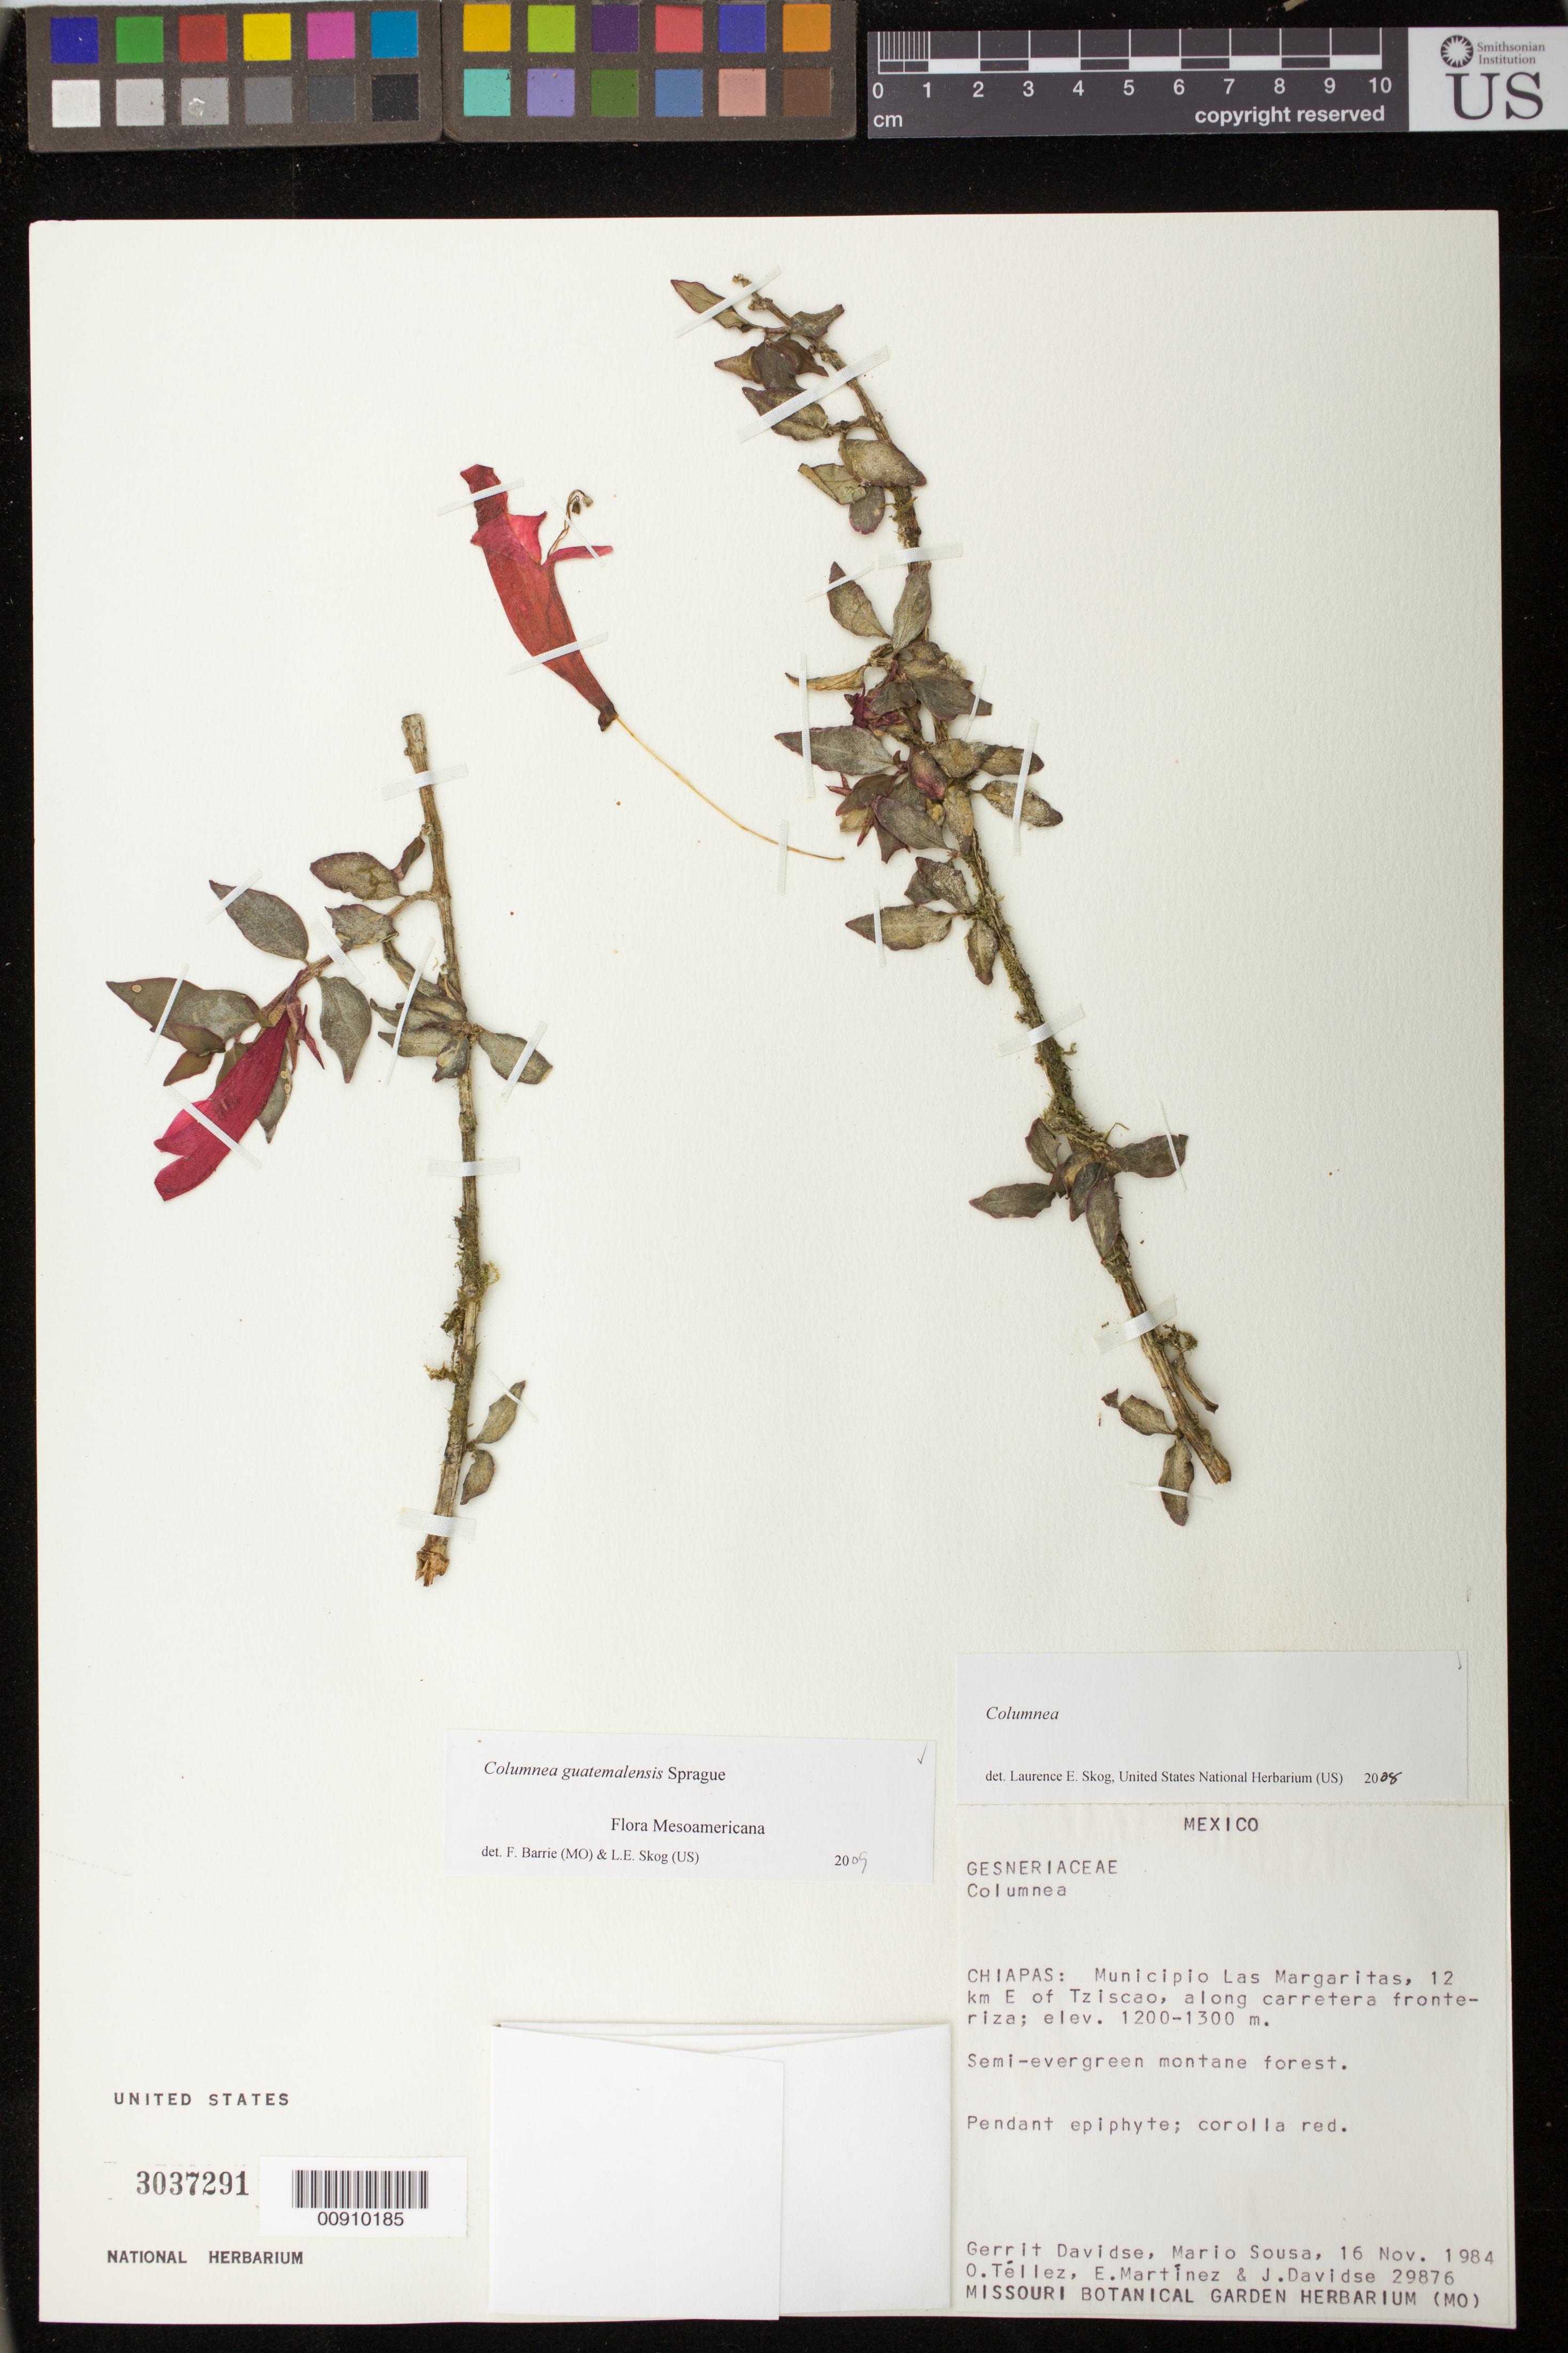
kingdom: Plantae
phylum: Tracheophyta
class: Magnoliopsida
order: Lamiales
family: Gesneriaceae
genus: Columnea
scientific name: Columnea guatemalensis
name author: Sprague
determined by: Barrie, F. R.; Skog, Laurence E.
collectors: G. Davidse, M. Sousa, O. Téllez V., E. Martínez & J. Davidse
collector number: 29876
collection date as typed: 16 Nov 1984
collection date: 1984-11-16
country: Mexico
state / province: Chiapas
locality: Chiapas: Municipio Las Margaritas, 12 km E of Tziscao, along carretera fronteriza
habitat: Semi-evergreen montane forest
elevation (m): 1200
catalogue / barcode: US 3037291